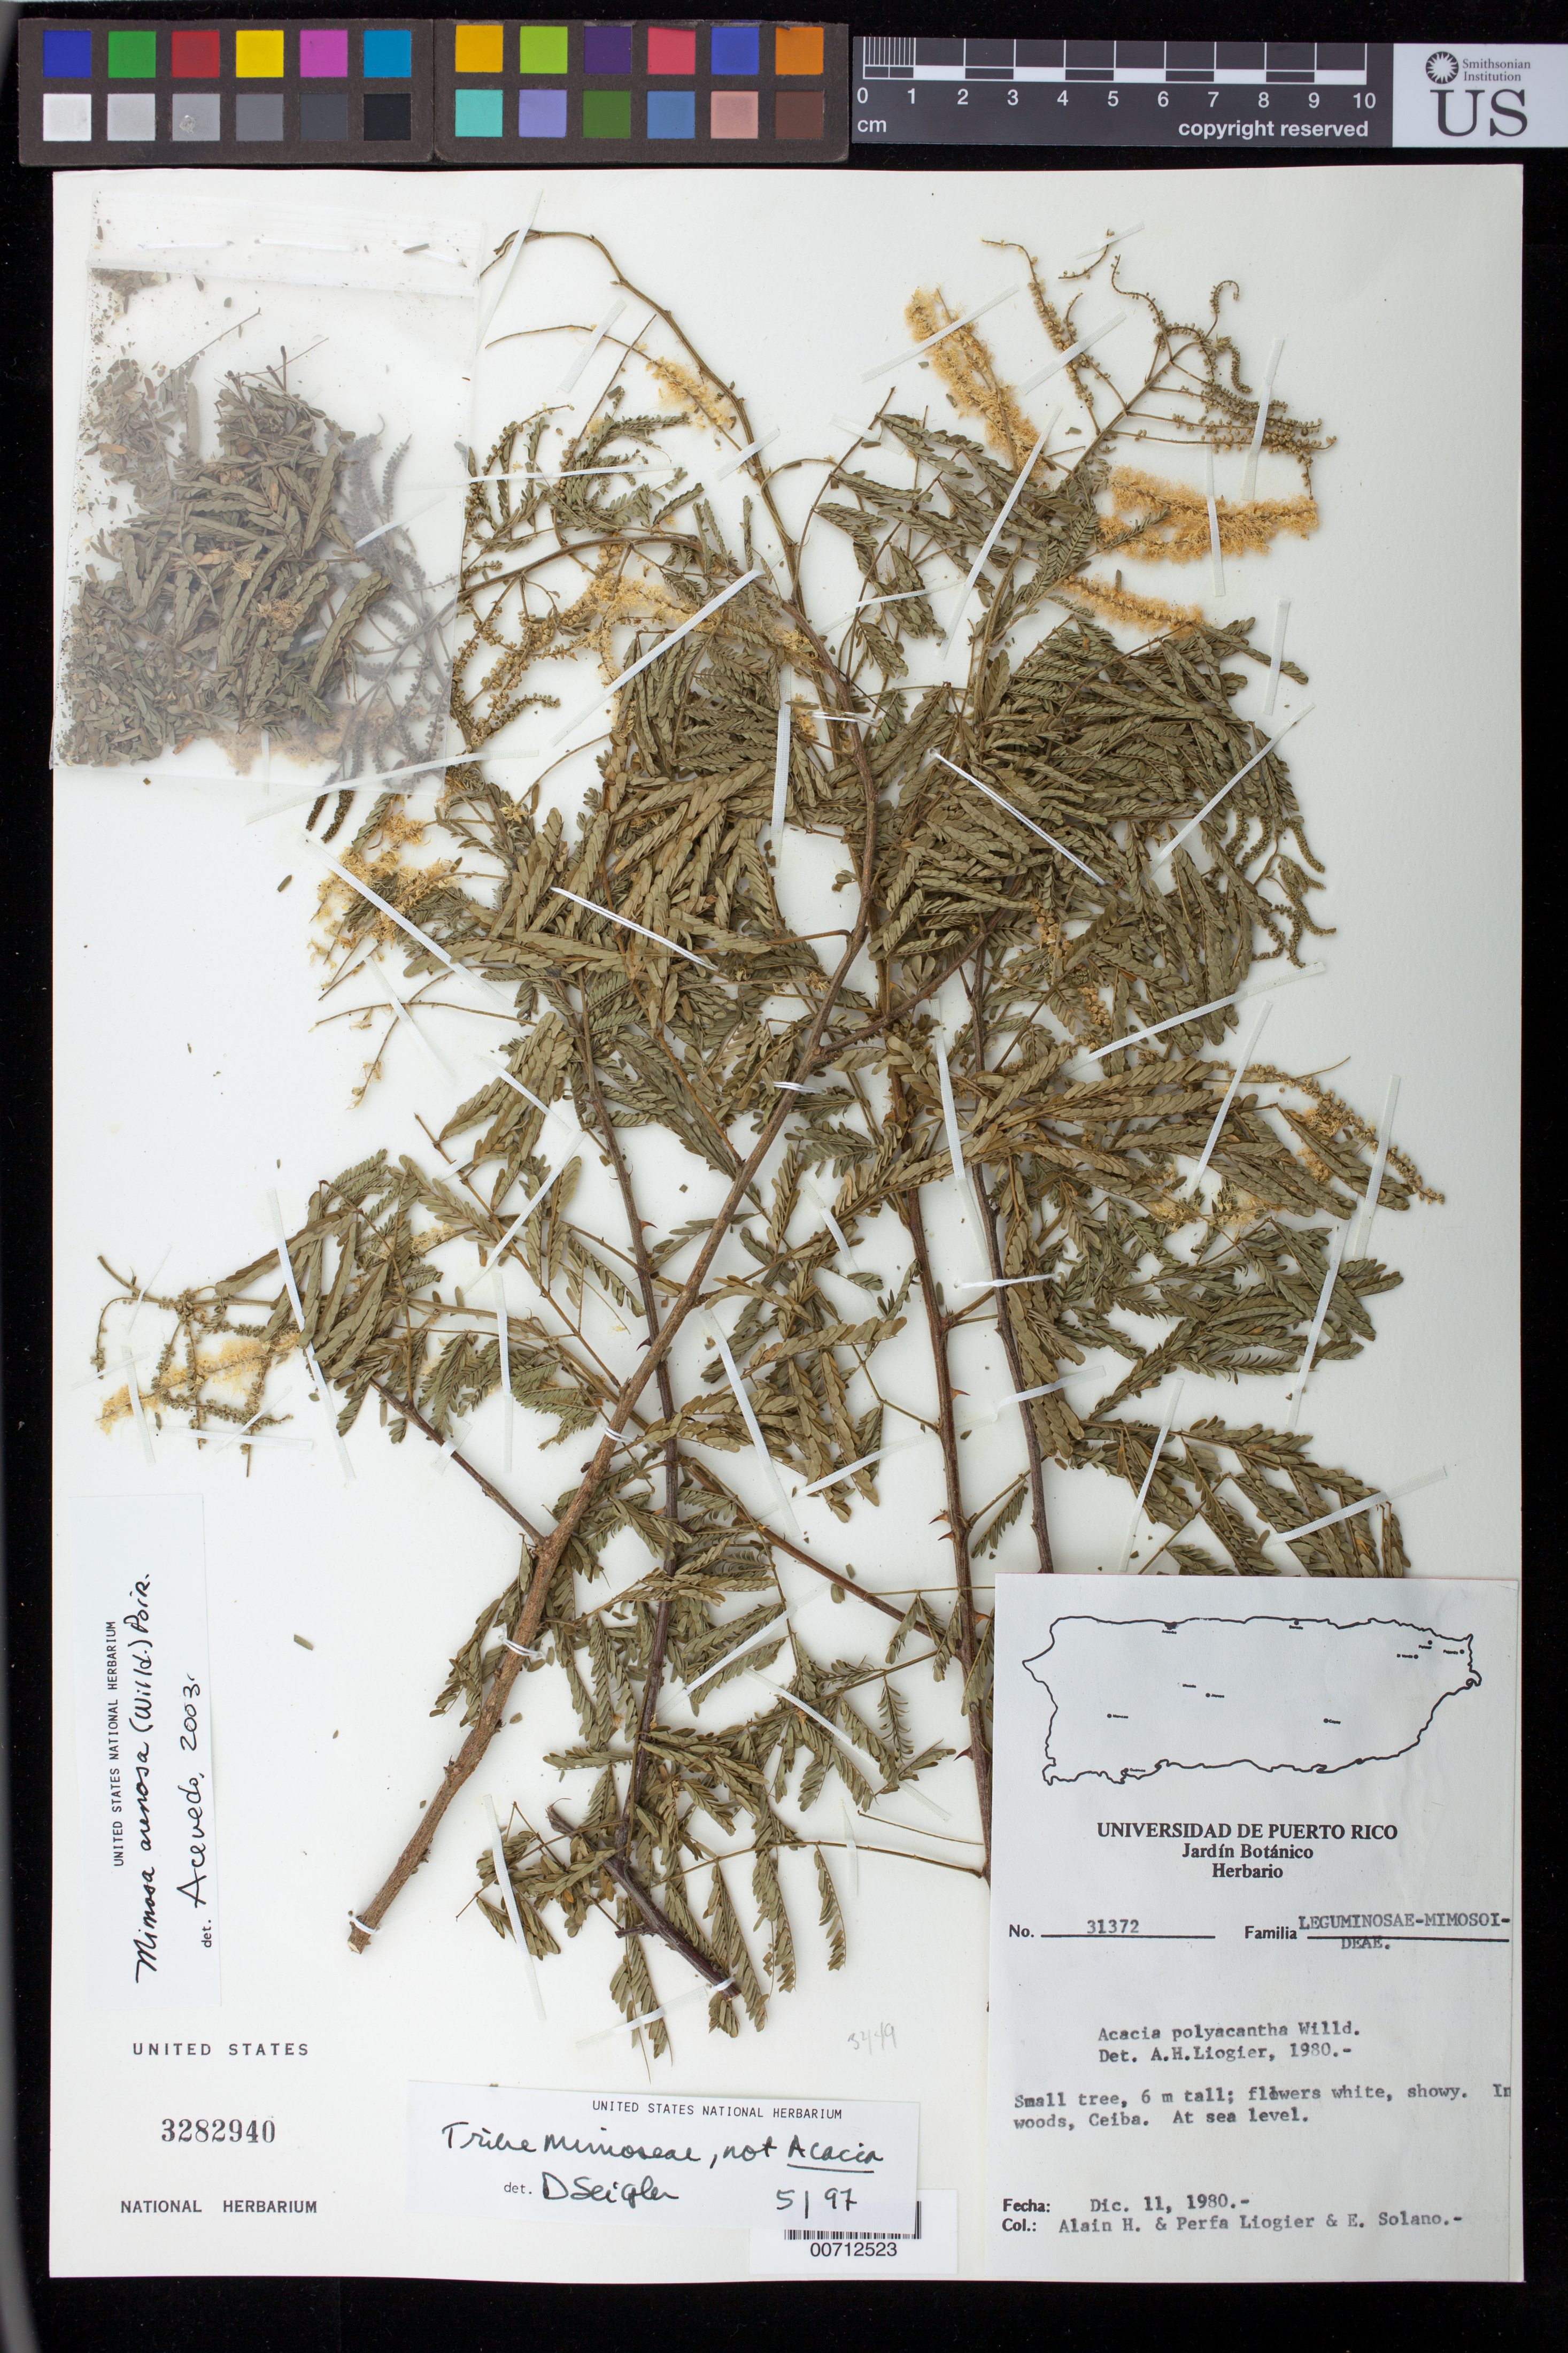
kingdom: Plantae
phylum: Tracheophyta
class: Magnoliopsida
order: Fabales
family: Fabaceae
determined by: Seigler, David S.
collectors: A. H. Liogier, M. P. Liogier & E. Solano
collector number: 31372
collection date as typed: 11 Dec 1980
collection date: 1980-12-11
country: Puerto Rico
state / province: Ceiba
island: Greater Antilles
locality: Ceiba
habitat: In woods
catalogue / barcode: US 3282940